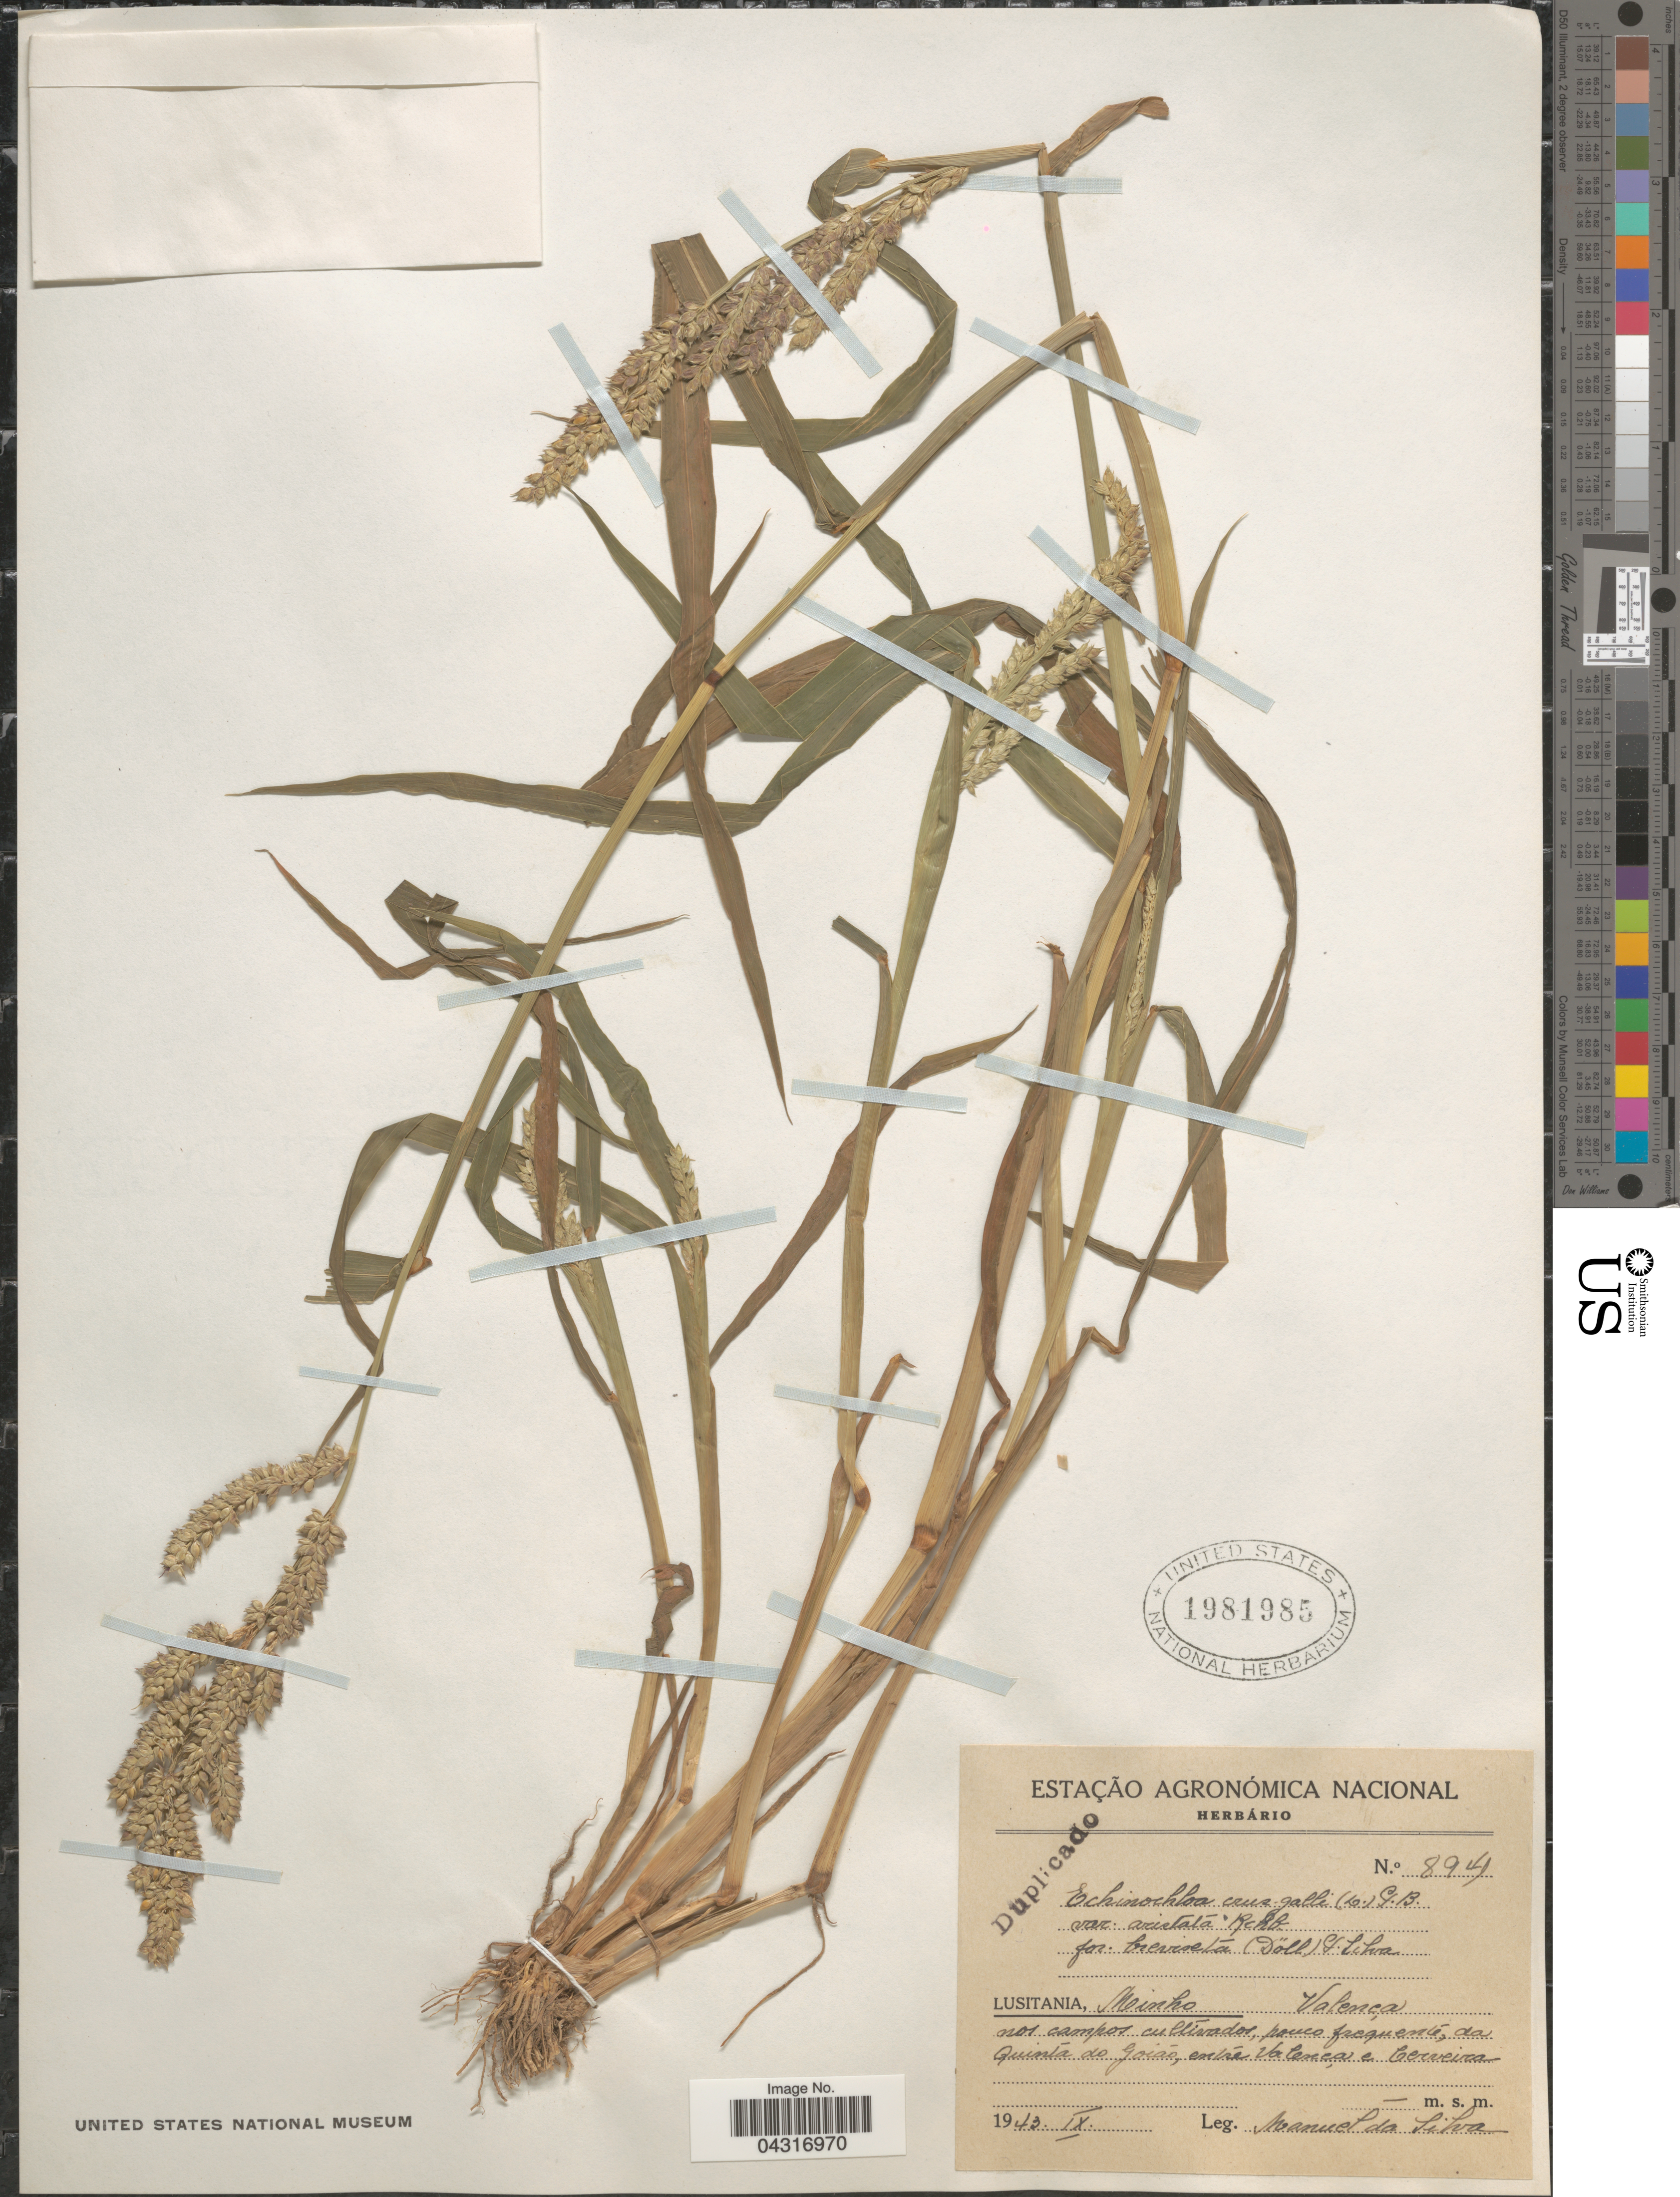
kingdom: Plantae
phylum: Tracheophyta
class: Liliopsida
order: Poales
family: Poaceae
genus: Echinochloa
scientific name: Echinochloa crus-galli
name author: (L.) P. Beauv.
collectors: M. Da Silva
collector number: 894*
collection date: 1943-09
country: Spain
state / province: Valenciana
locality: Lusitania, Meinho Valença nos campos cultivados ponco fréquente, das Guinta do Goiás, entre Valença e Cerveira.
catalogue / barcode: US 1981985